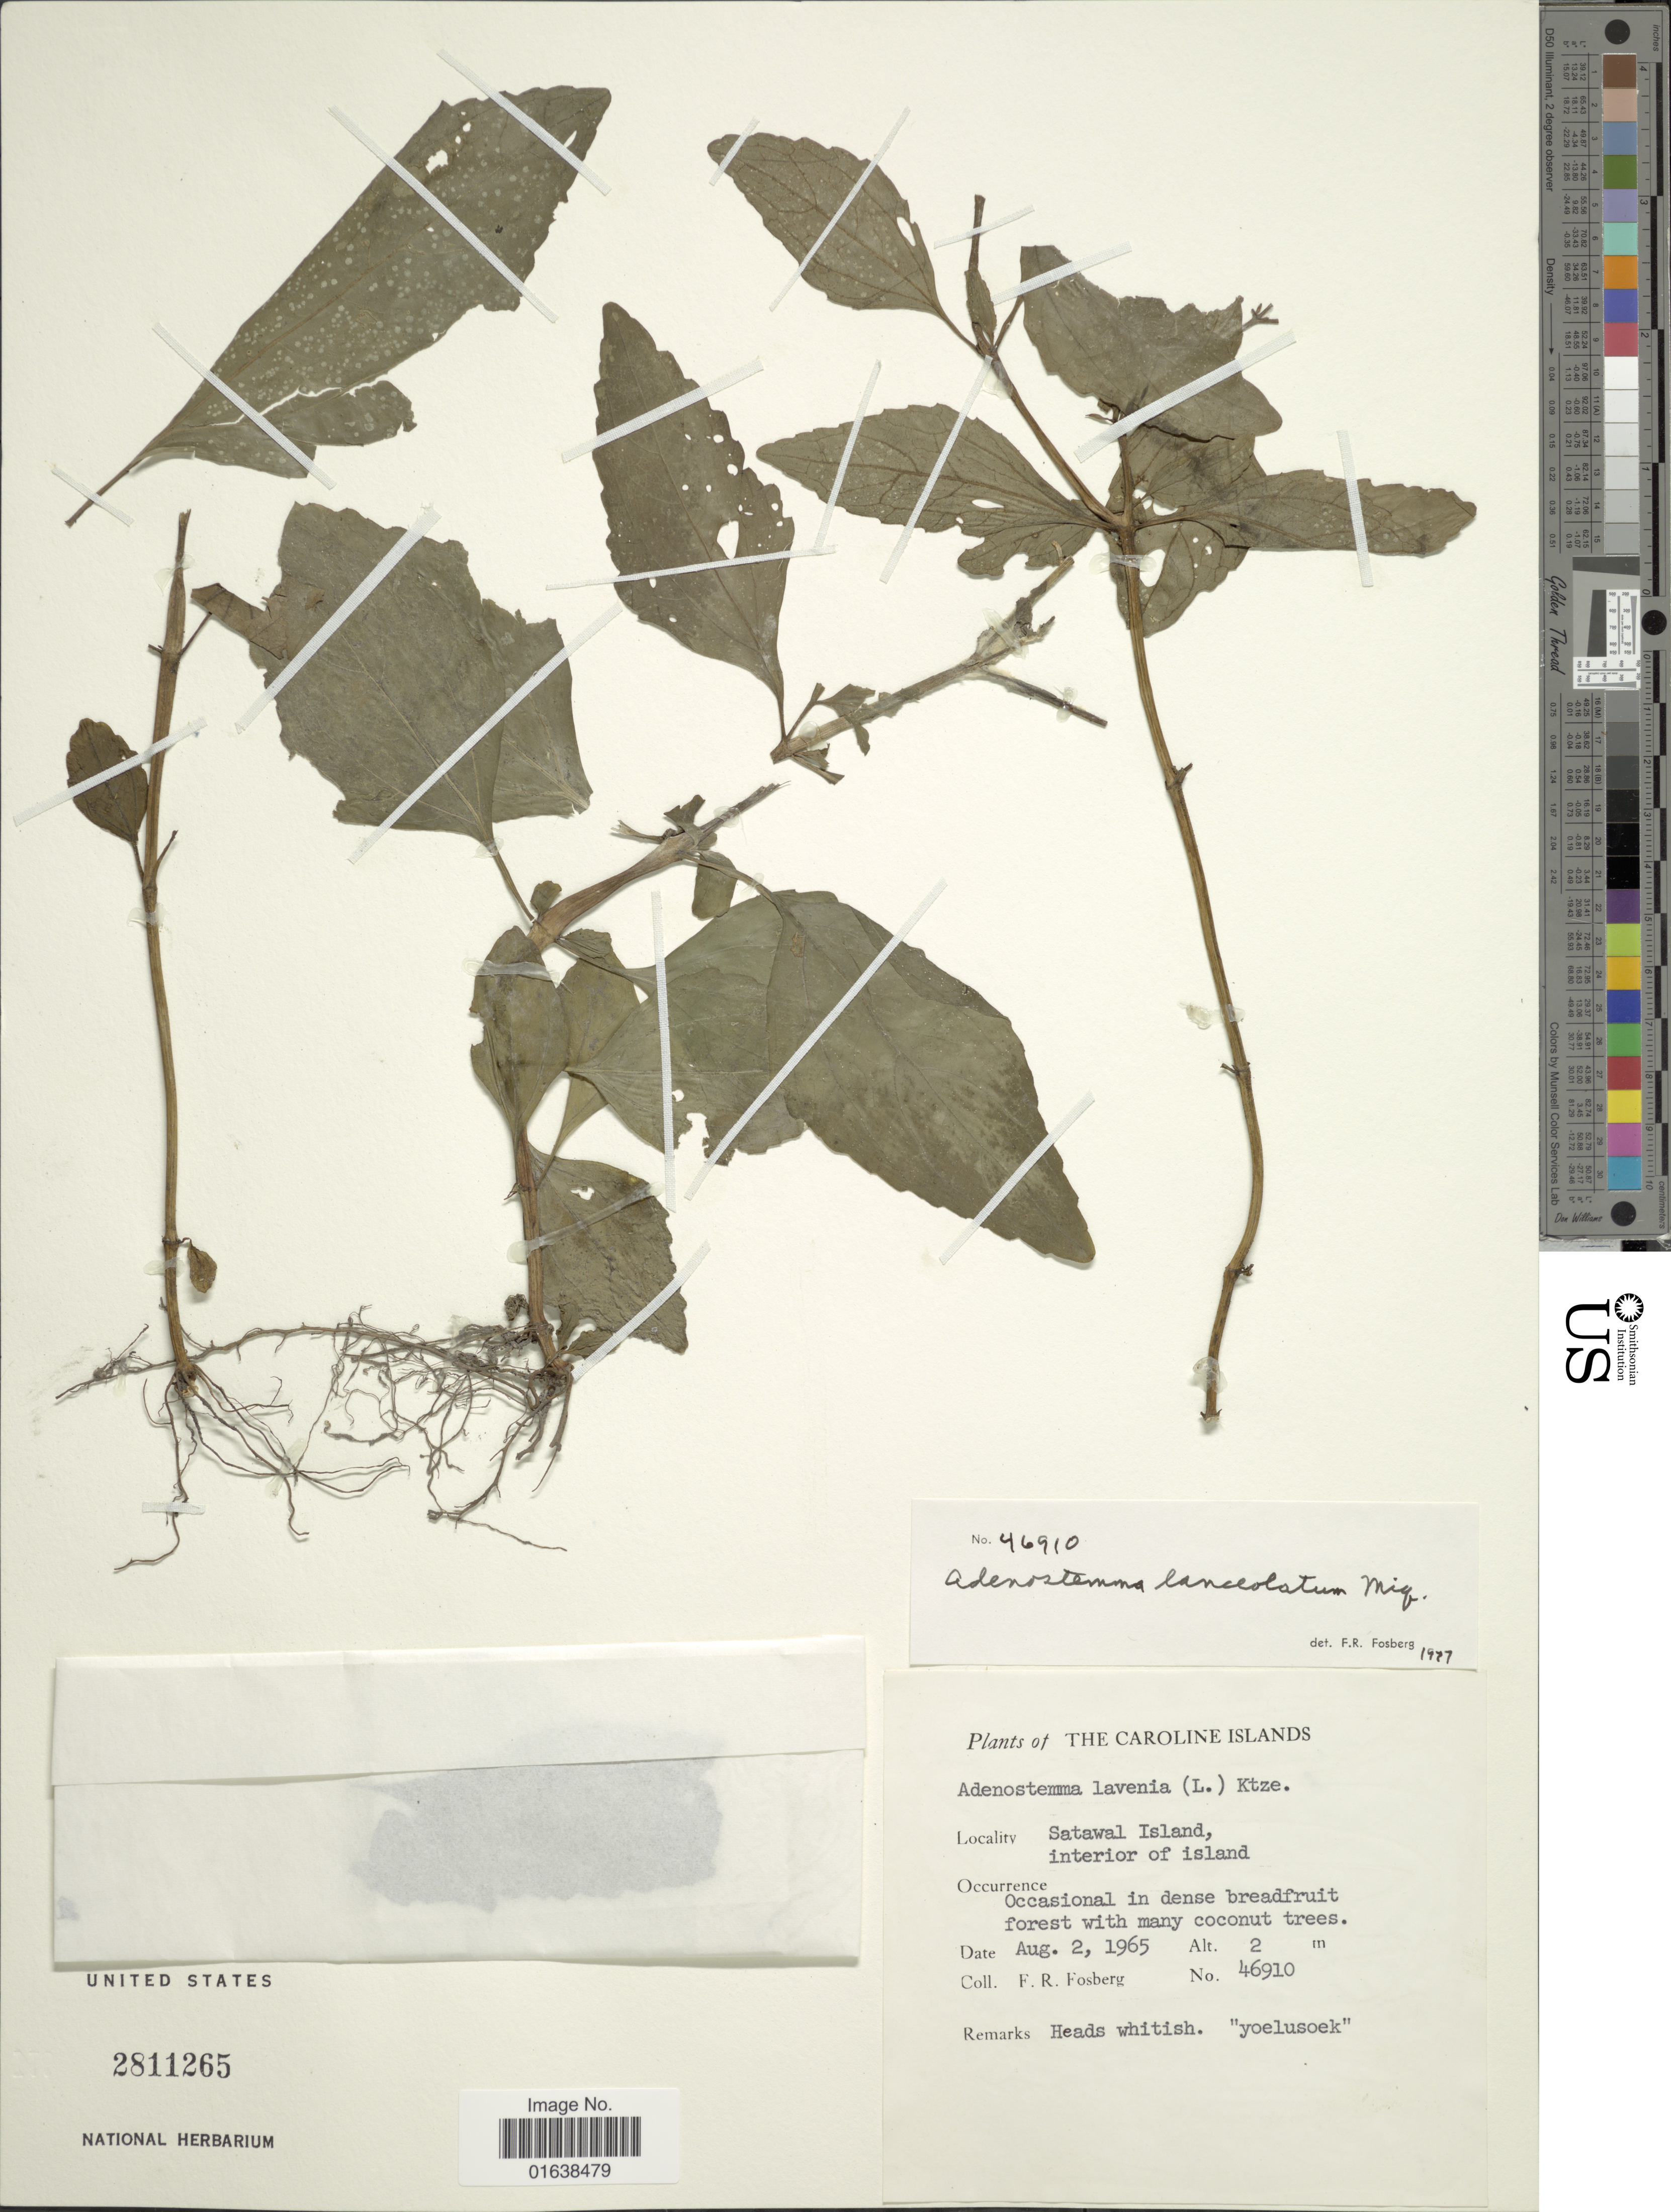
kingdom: Plantae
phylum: Tracheophyta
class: Magnoliopsida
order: Asterales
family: Asteraceae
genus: Adenostemma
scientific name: Adenostemma lanceolatum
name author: Miq.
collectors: F. R. Fosberg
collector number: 46910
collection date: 1965-08-02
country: Micronesia, Federated States of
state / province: Yap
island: Satawal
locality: The Caronline Islands. Satawal Island. interior of island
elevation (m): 2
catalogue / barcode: US 2811265